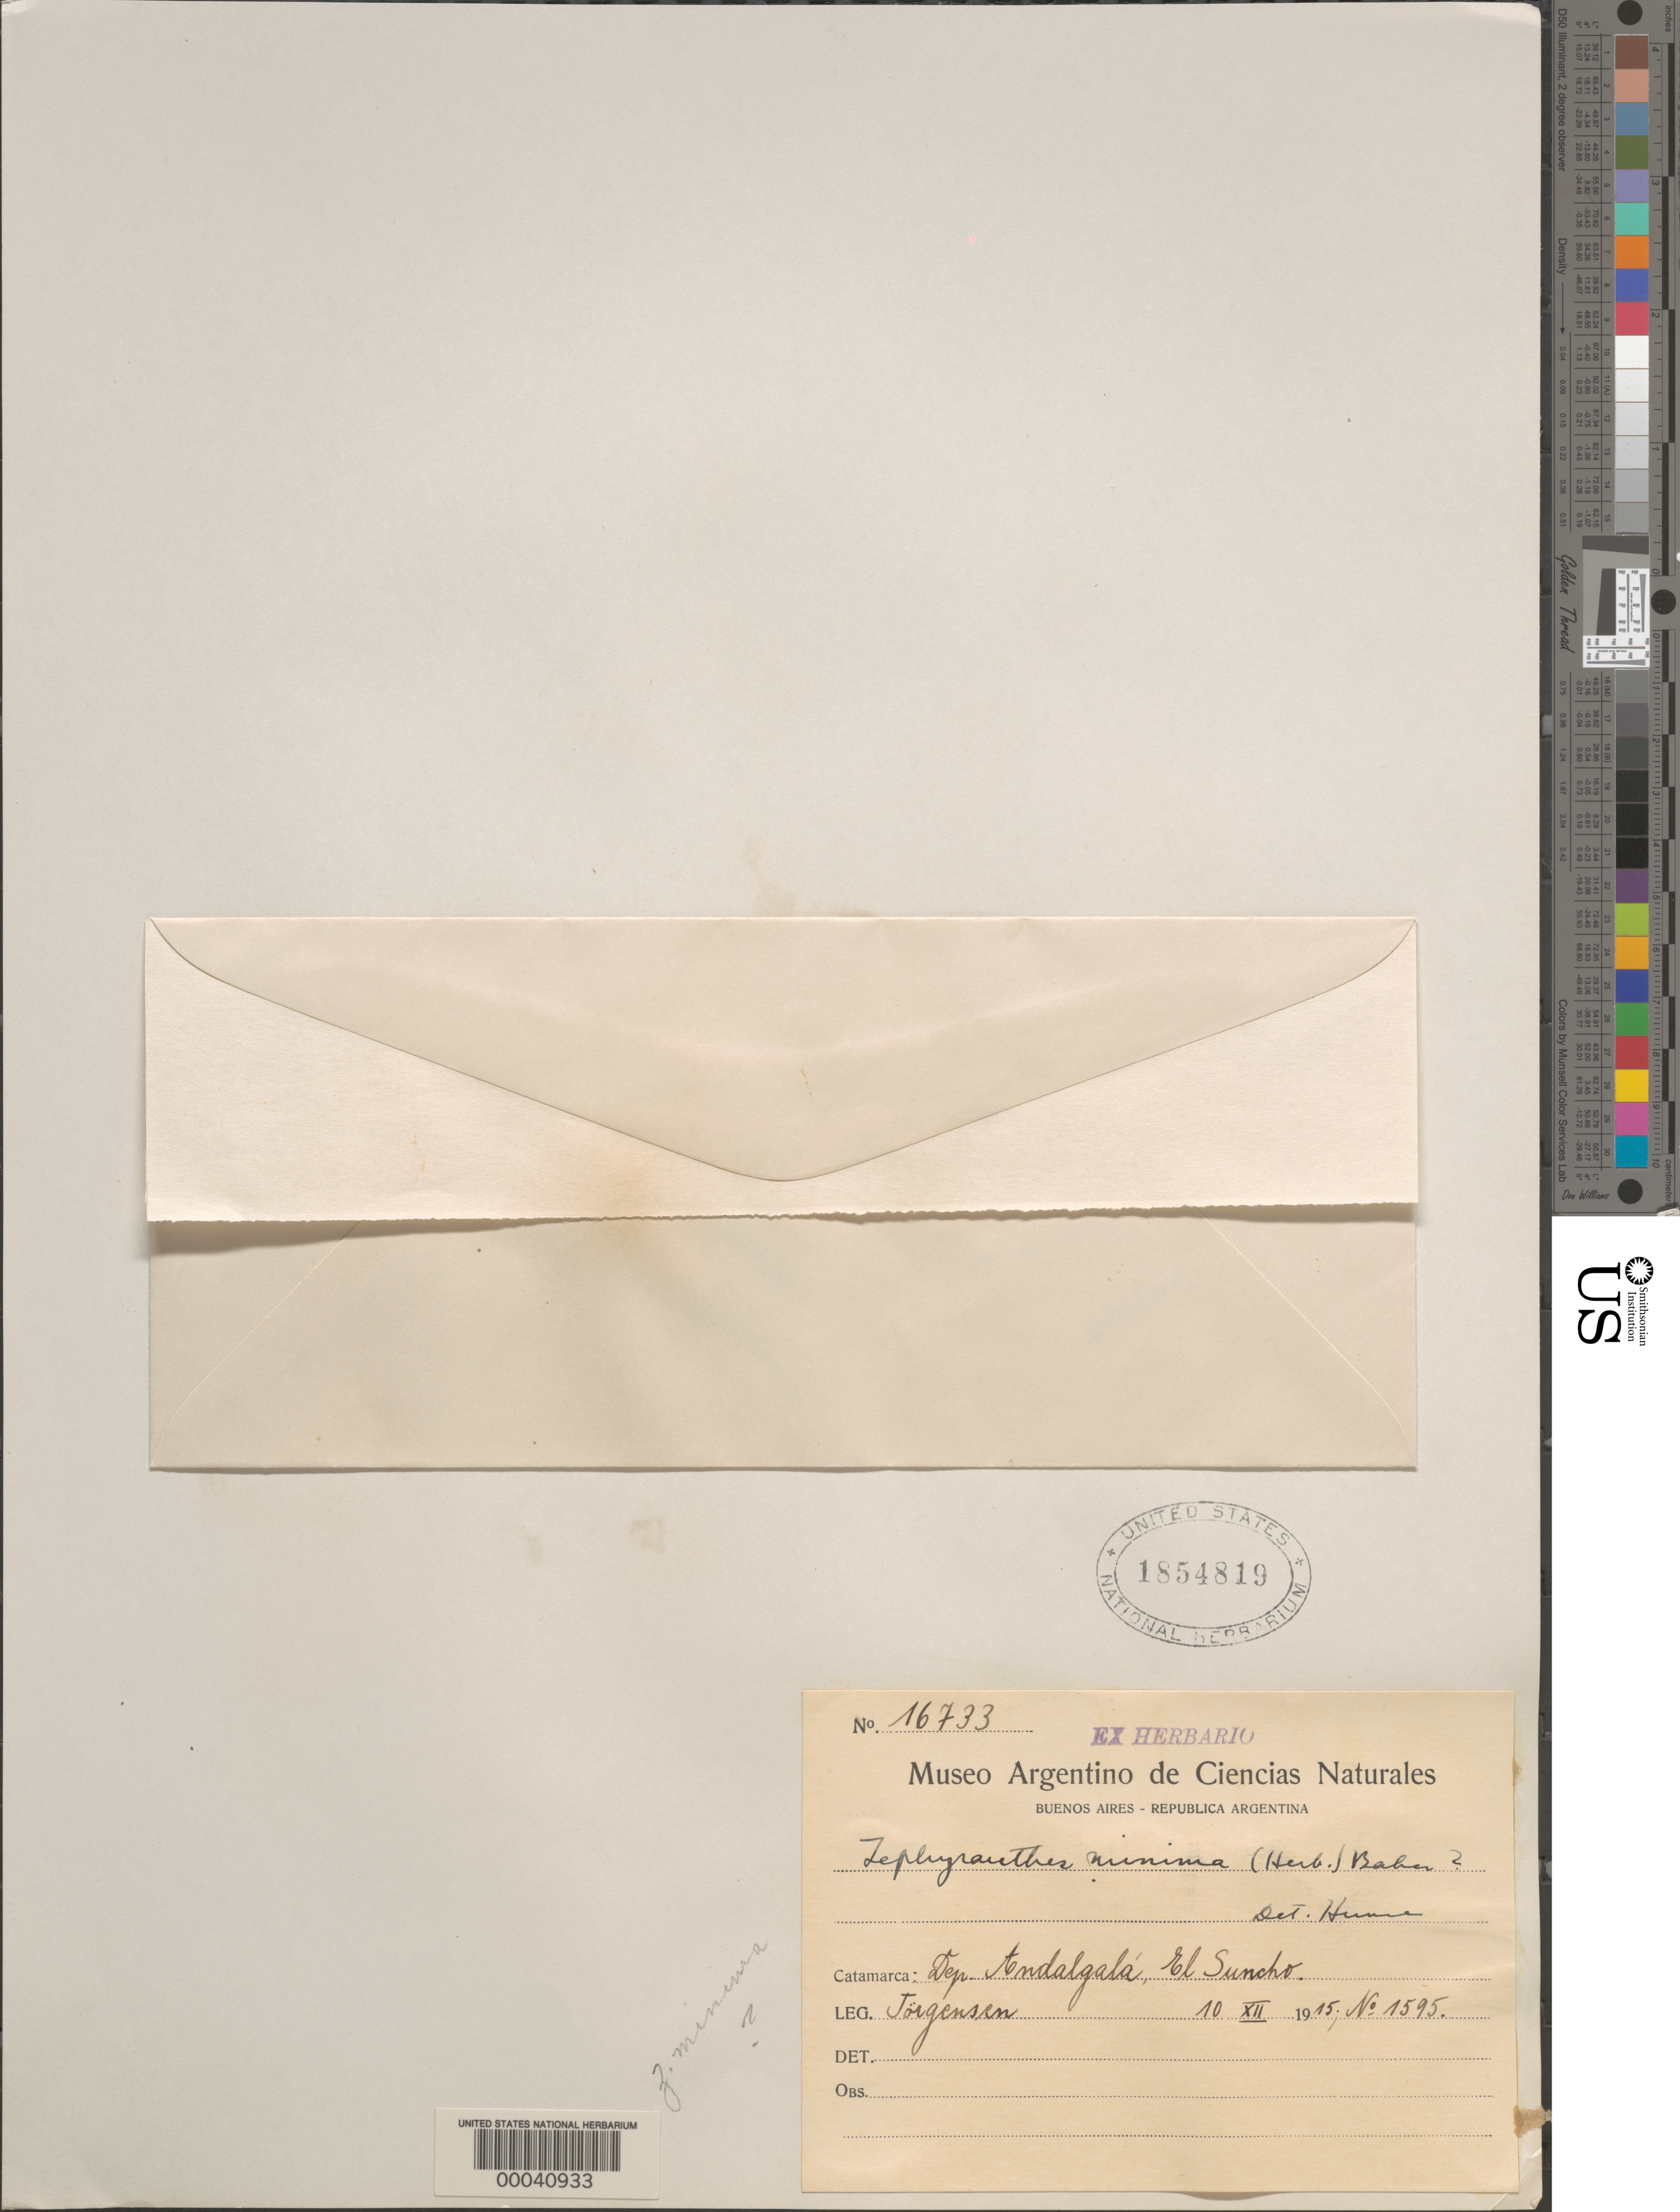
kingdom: Plantae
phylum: Tracheophyta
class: Liliopsida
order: Asparagales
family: Amaryllidaceae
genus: Zephyranthes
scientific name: Zephyranthes minima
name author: Herb.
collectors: P. Jorgensen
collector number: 1595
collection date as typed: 10 Dec 1915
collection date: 1915-12-10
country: Argentina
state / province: Catamarca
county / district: Andalgalá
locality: El Suncho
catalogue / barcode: US 1854819